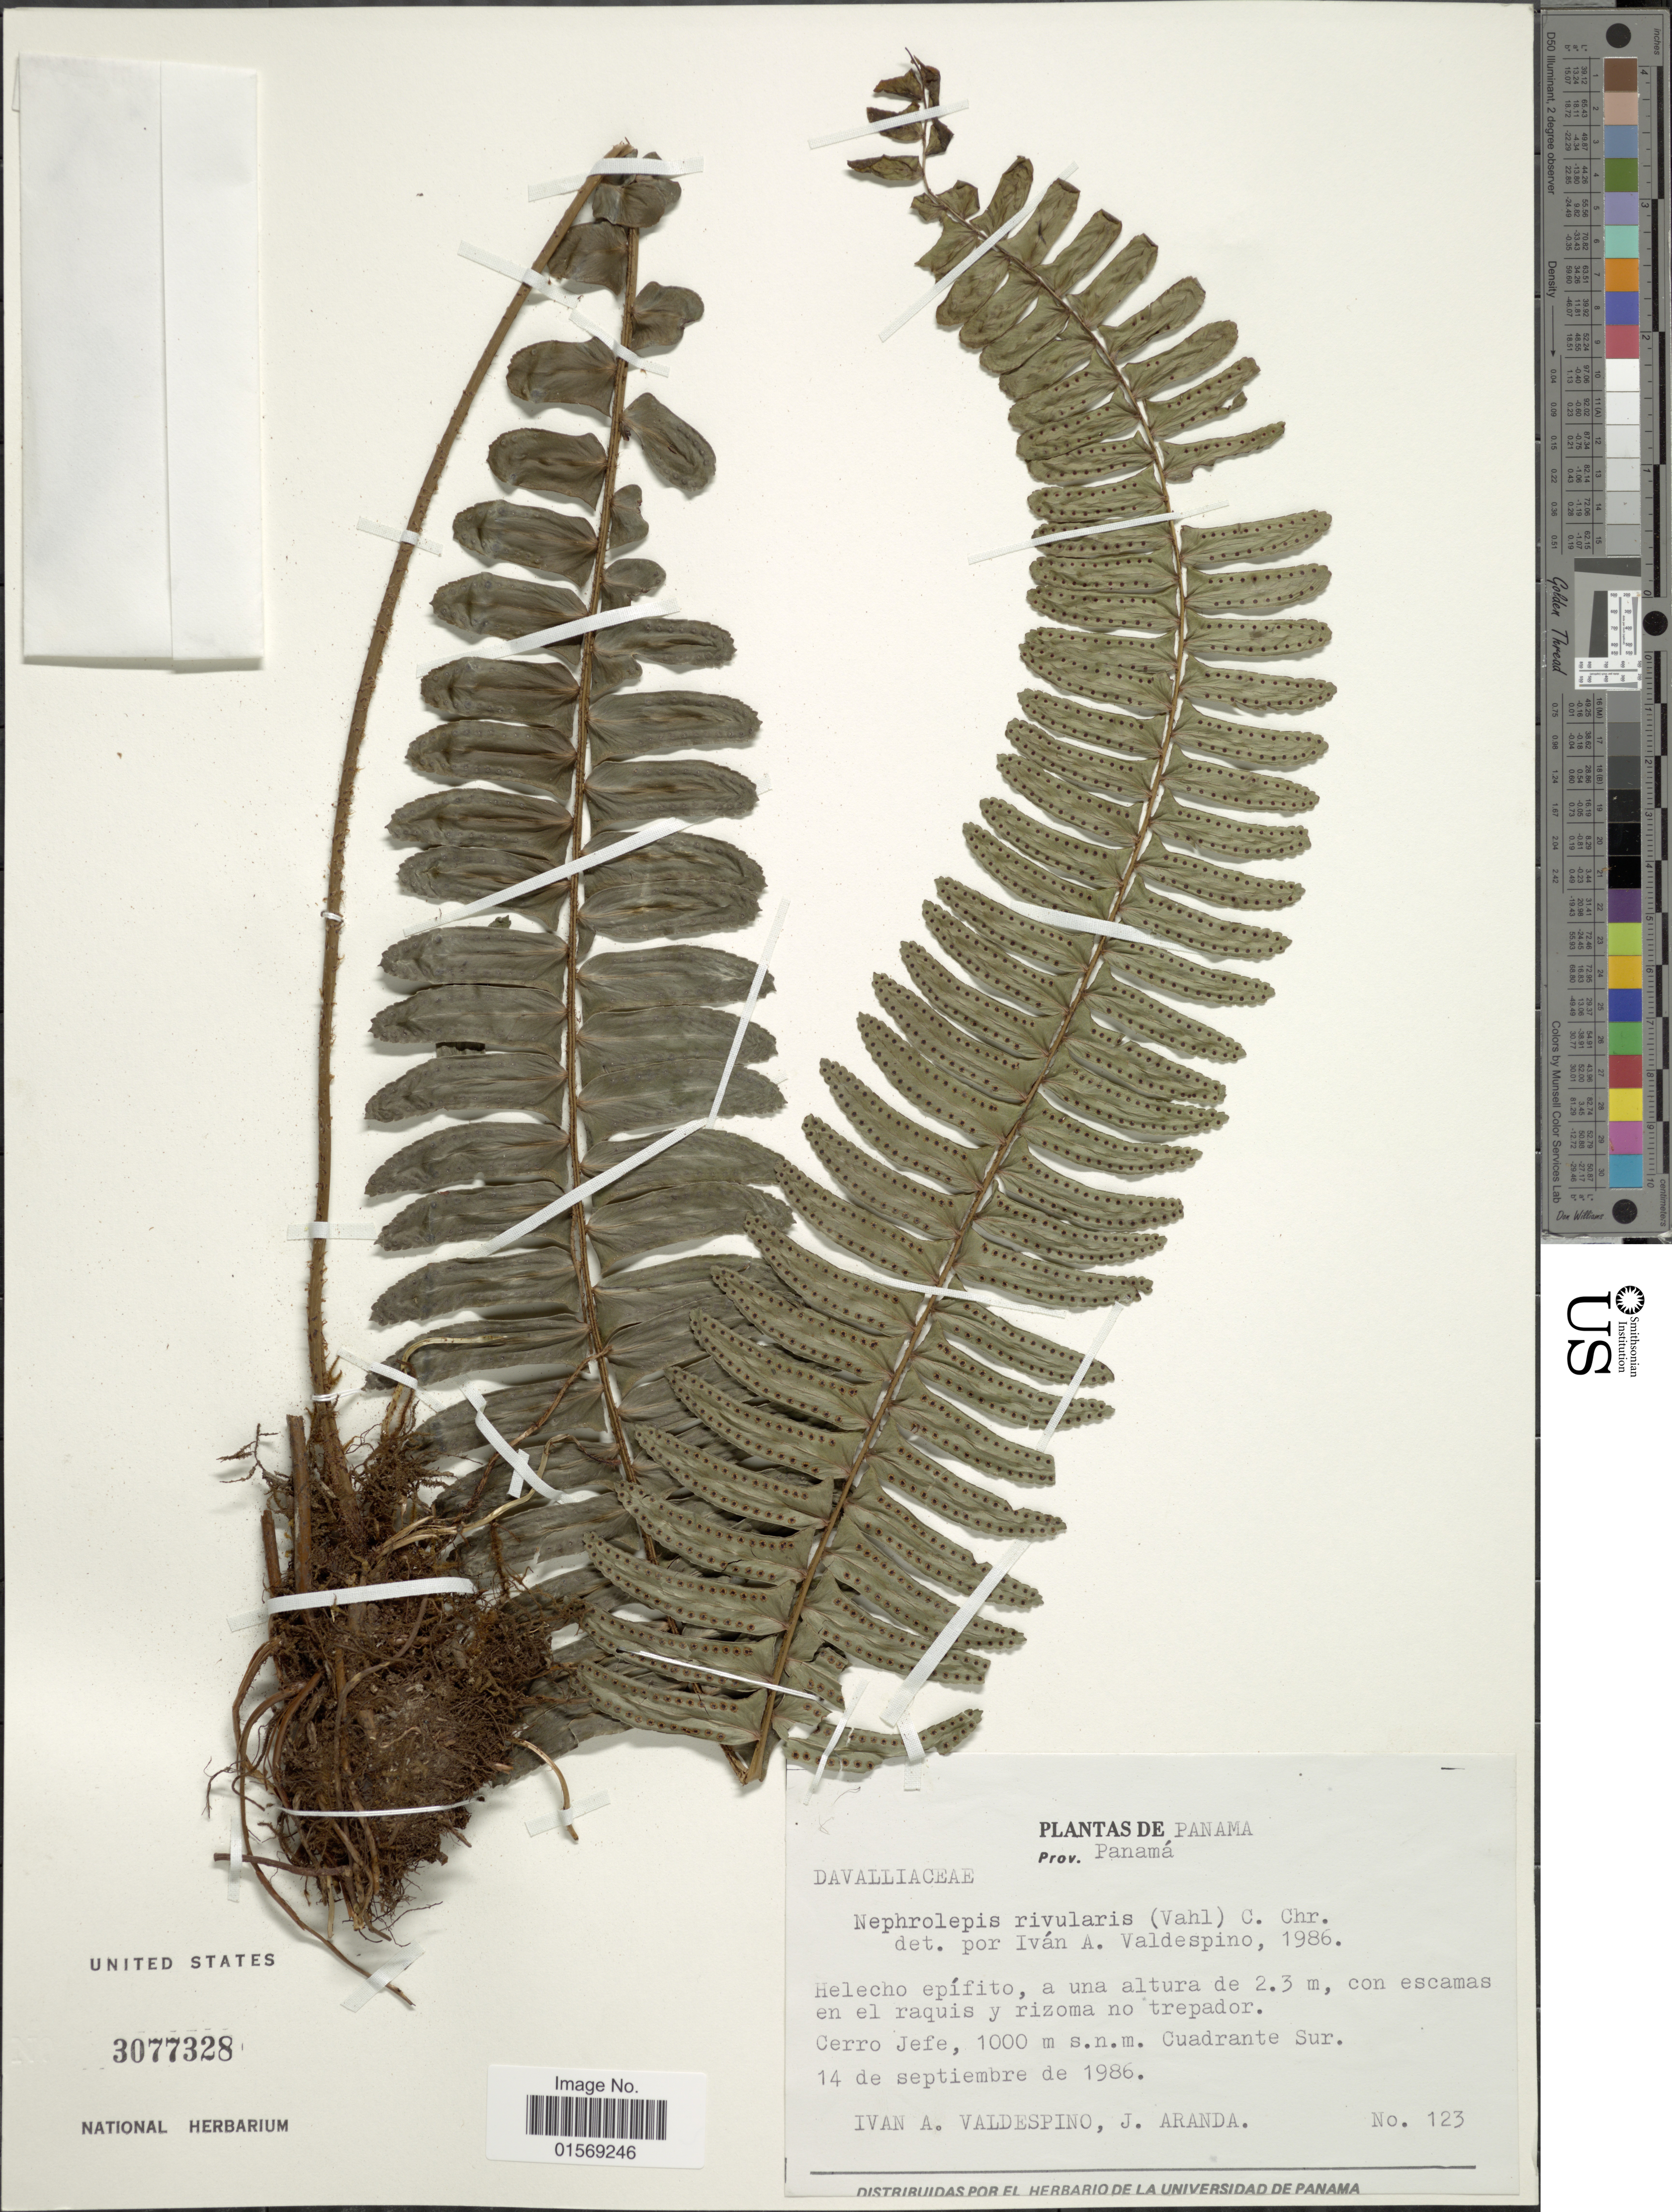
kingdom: Plantae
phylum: Tracheophyta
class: Polypodiopsida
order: Polypodiales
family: Nephrolepidaceae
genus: Nephrolepis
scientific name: Nephrolepis rivularis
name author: (Vahl) Mett. ex Krug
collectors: I. A. Valdespino & J. Aranda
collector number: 123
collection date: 1986-09-14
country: Panama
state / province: Panamá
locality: Panama, Prov. Panama. Cerro Jefe, Cuadrante Sur.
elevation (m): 1000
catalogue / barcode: US 3077328